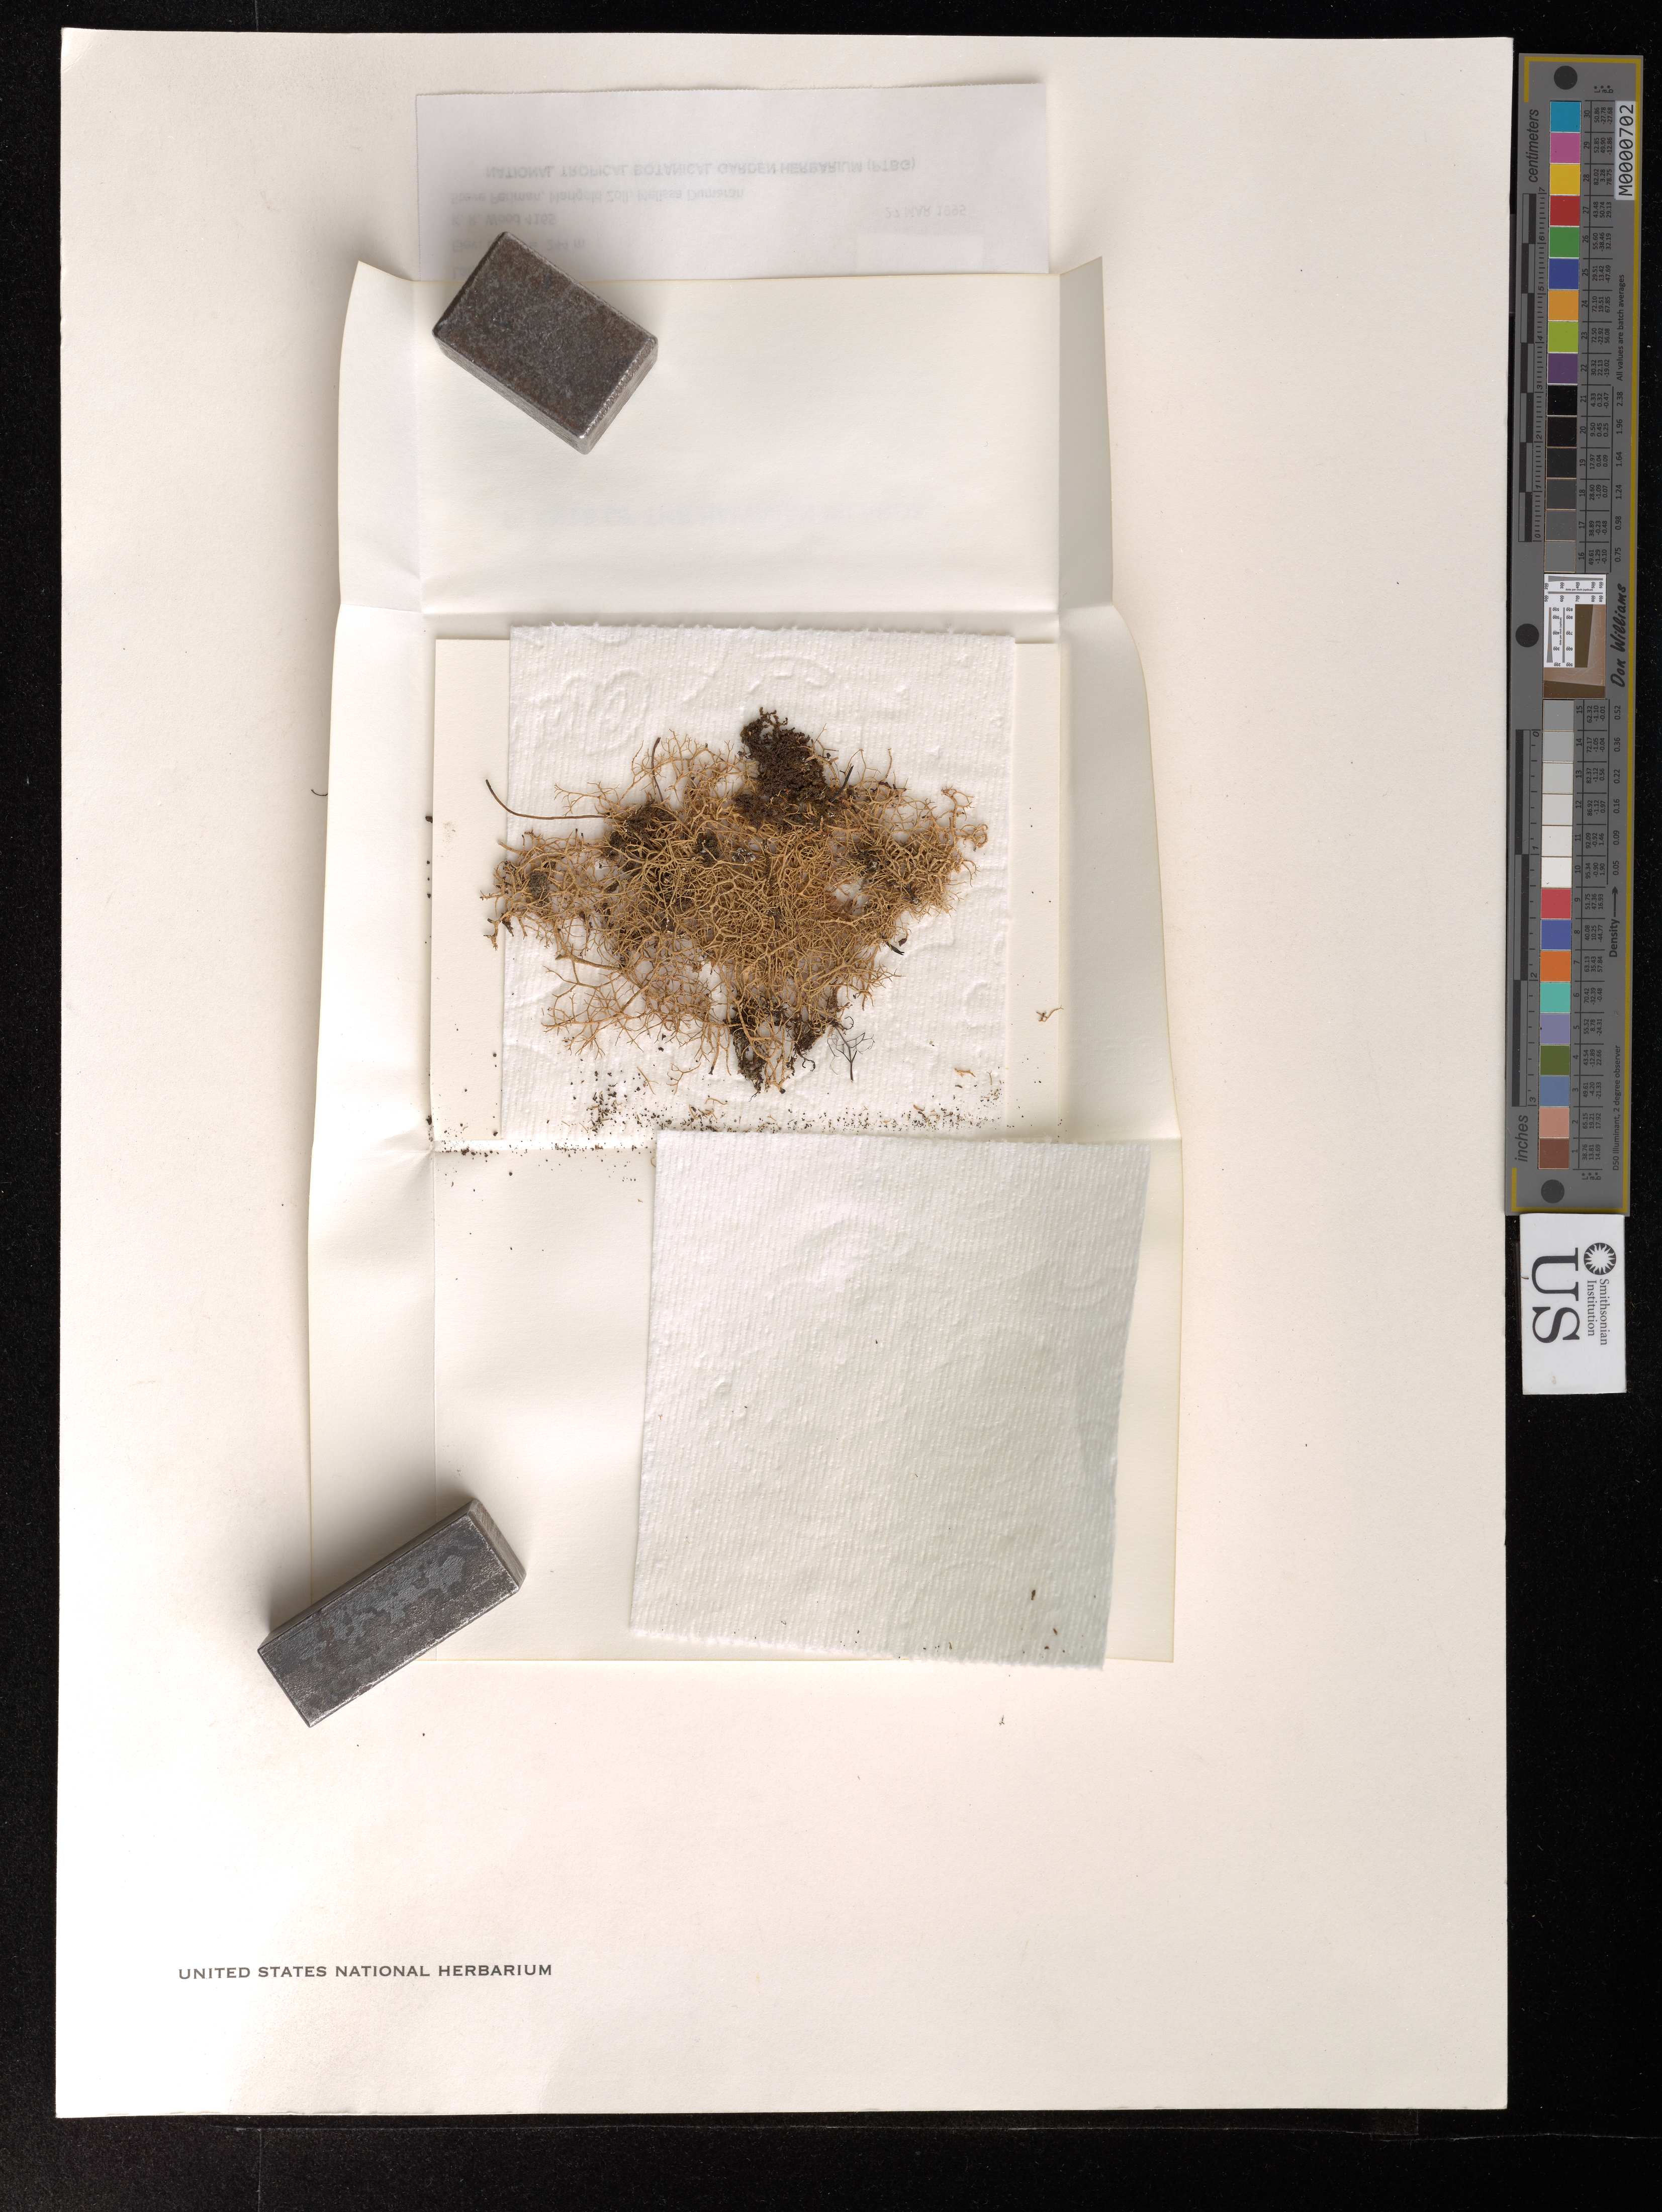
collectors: K. R. Wood, S. P. Perlman, M. Zoll & M. Dumaran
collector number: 4165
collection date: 1995-03-27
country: United States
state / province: Hawaii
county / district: Kauai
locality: Between Kalalau Valley and Pohakuao, below Kaaalahina ridge.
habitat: Mesic coastal cliff with Lobelia niihauensis, Artemisia australis, Lipochaeta connata, Lysimachia mauritiana, Chloris, Lantana, Kalanchoe pinnata, Eragrostis variabilis.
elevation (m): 244